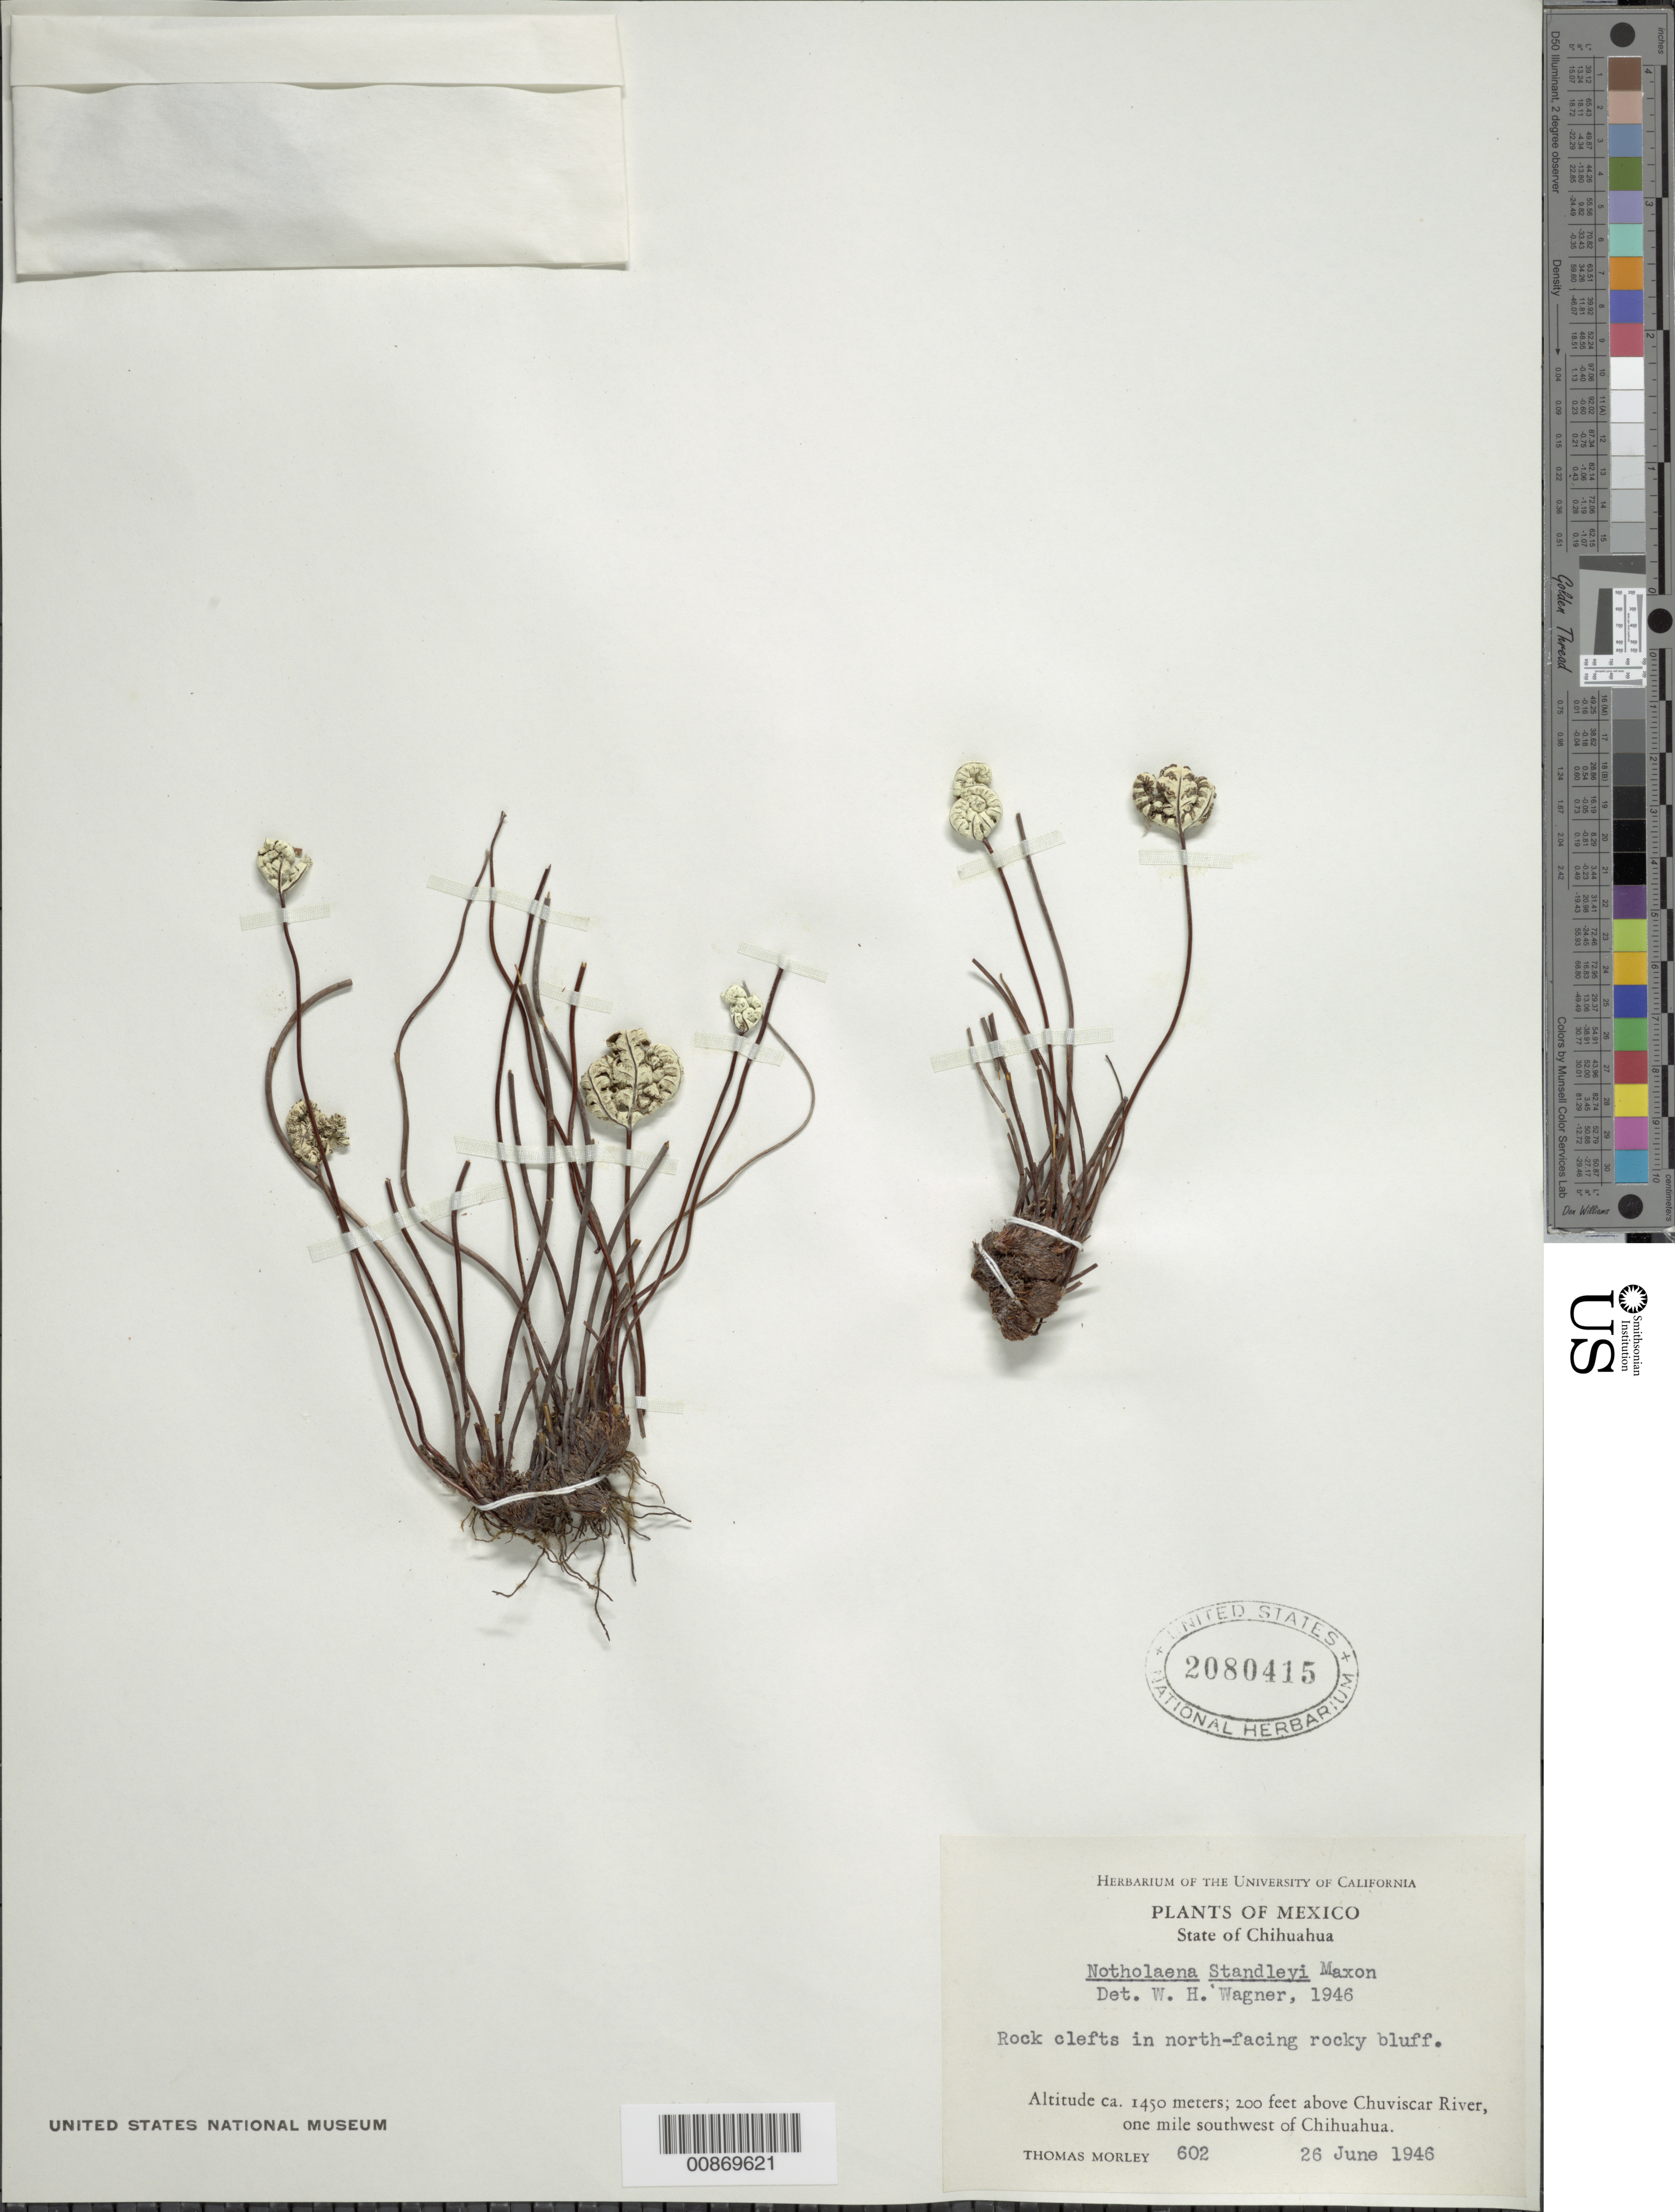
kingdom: Plantae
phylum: Tracheophyta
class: Polypodiopsida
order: Polypodiales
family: Pteridaceae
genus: Notholaena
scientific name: Notholaena standleyi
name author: Maxon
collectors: T. Morley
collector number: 602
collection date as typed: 26 Jun 1946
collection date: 1946-06-26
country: Mexico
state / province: Chihuahua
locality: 200 feet above Chuviscar River, one mile southwest of Chihuahua.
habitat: Rock clefts in north-facing rocky bluff.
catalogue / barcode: US 2080415